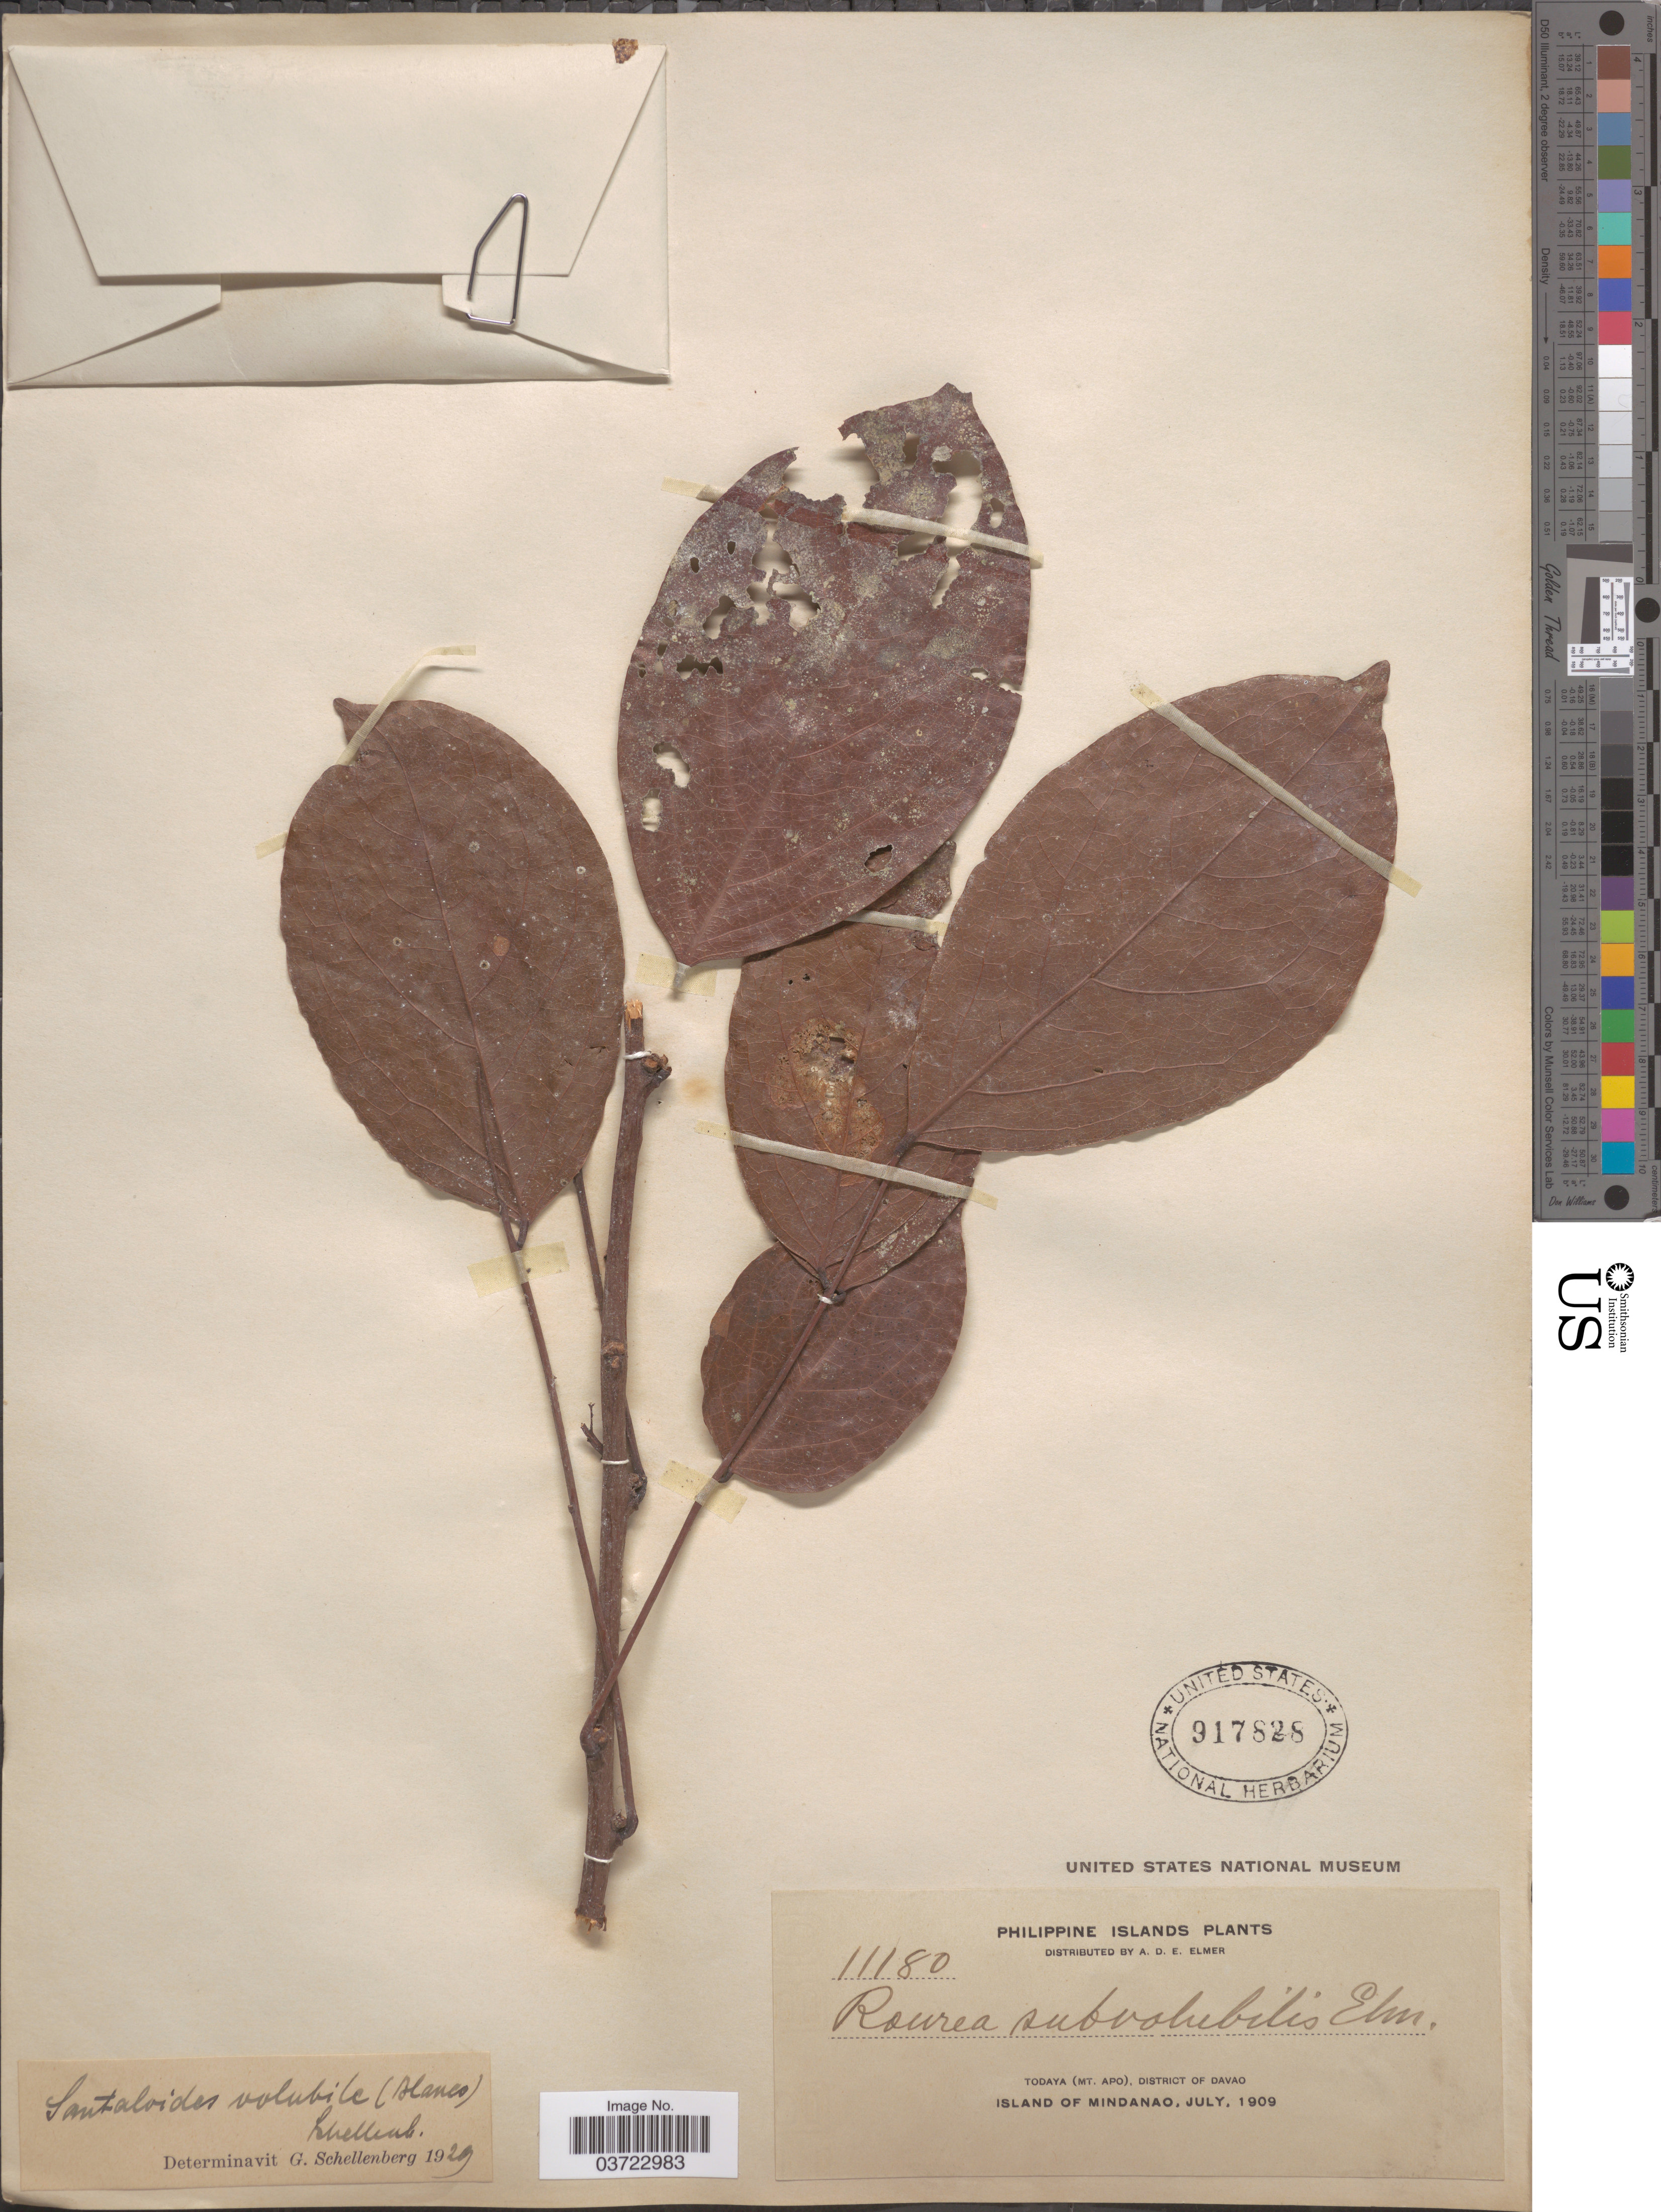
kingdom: Plantae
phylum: Tracheophyta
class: Magnoliopsida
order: Oxalidales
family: Connaraceae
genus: Rourea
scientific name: Rourea volubilis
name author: Merr.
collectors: A. D. E. Elmer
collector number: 11180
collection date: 1909-07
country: Philippines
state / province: Davao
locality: Todaya (Mt. Apo), Distritct of Davao. Island of Mindanao.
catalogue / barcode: US 917828